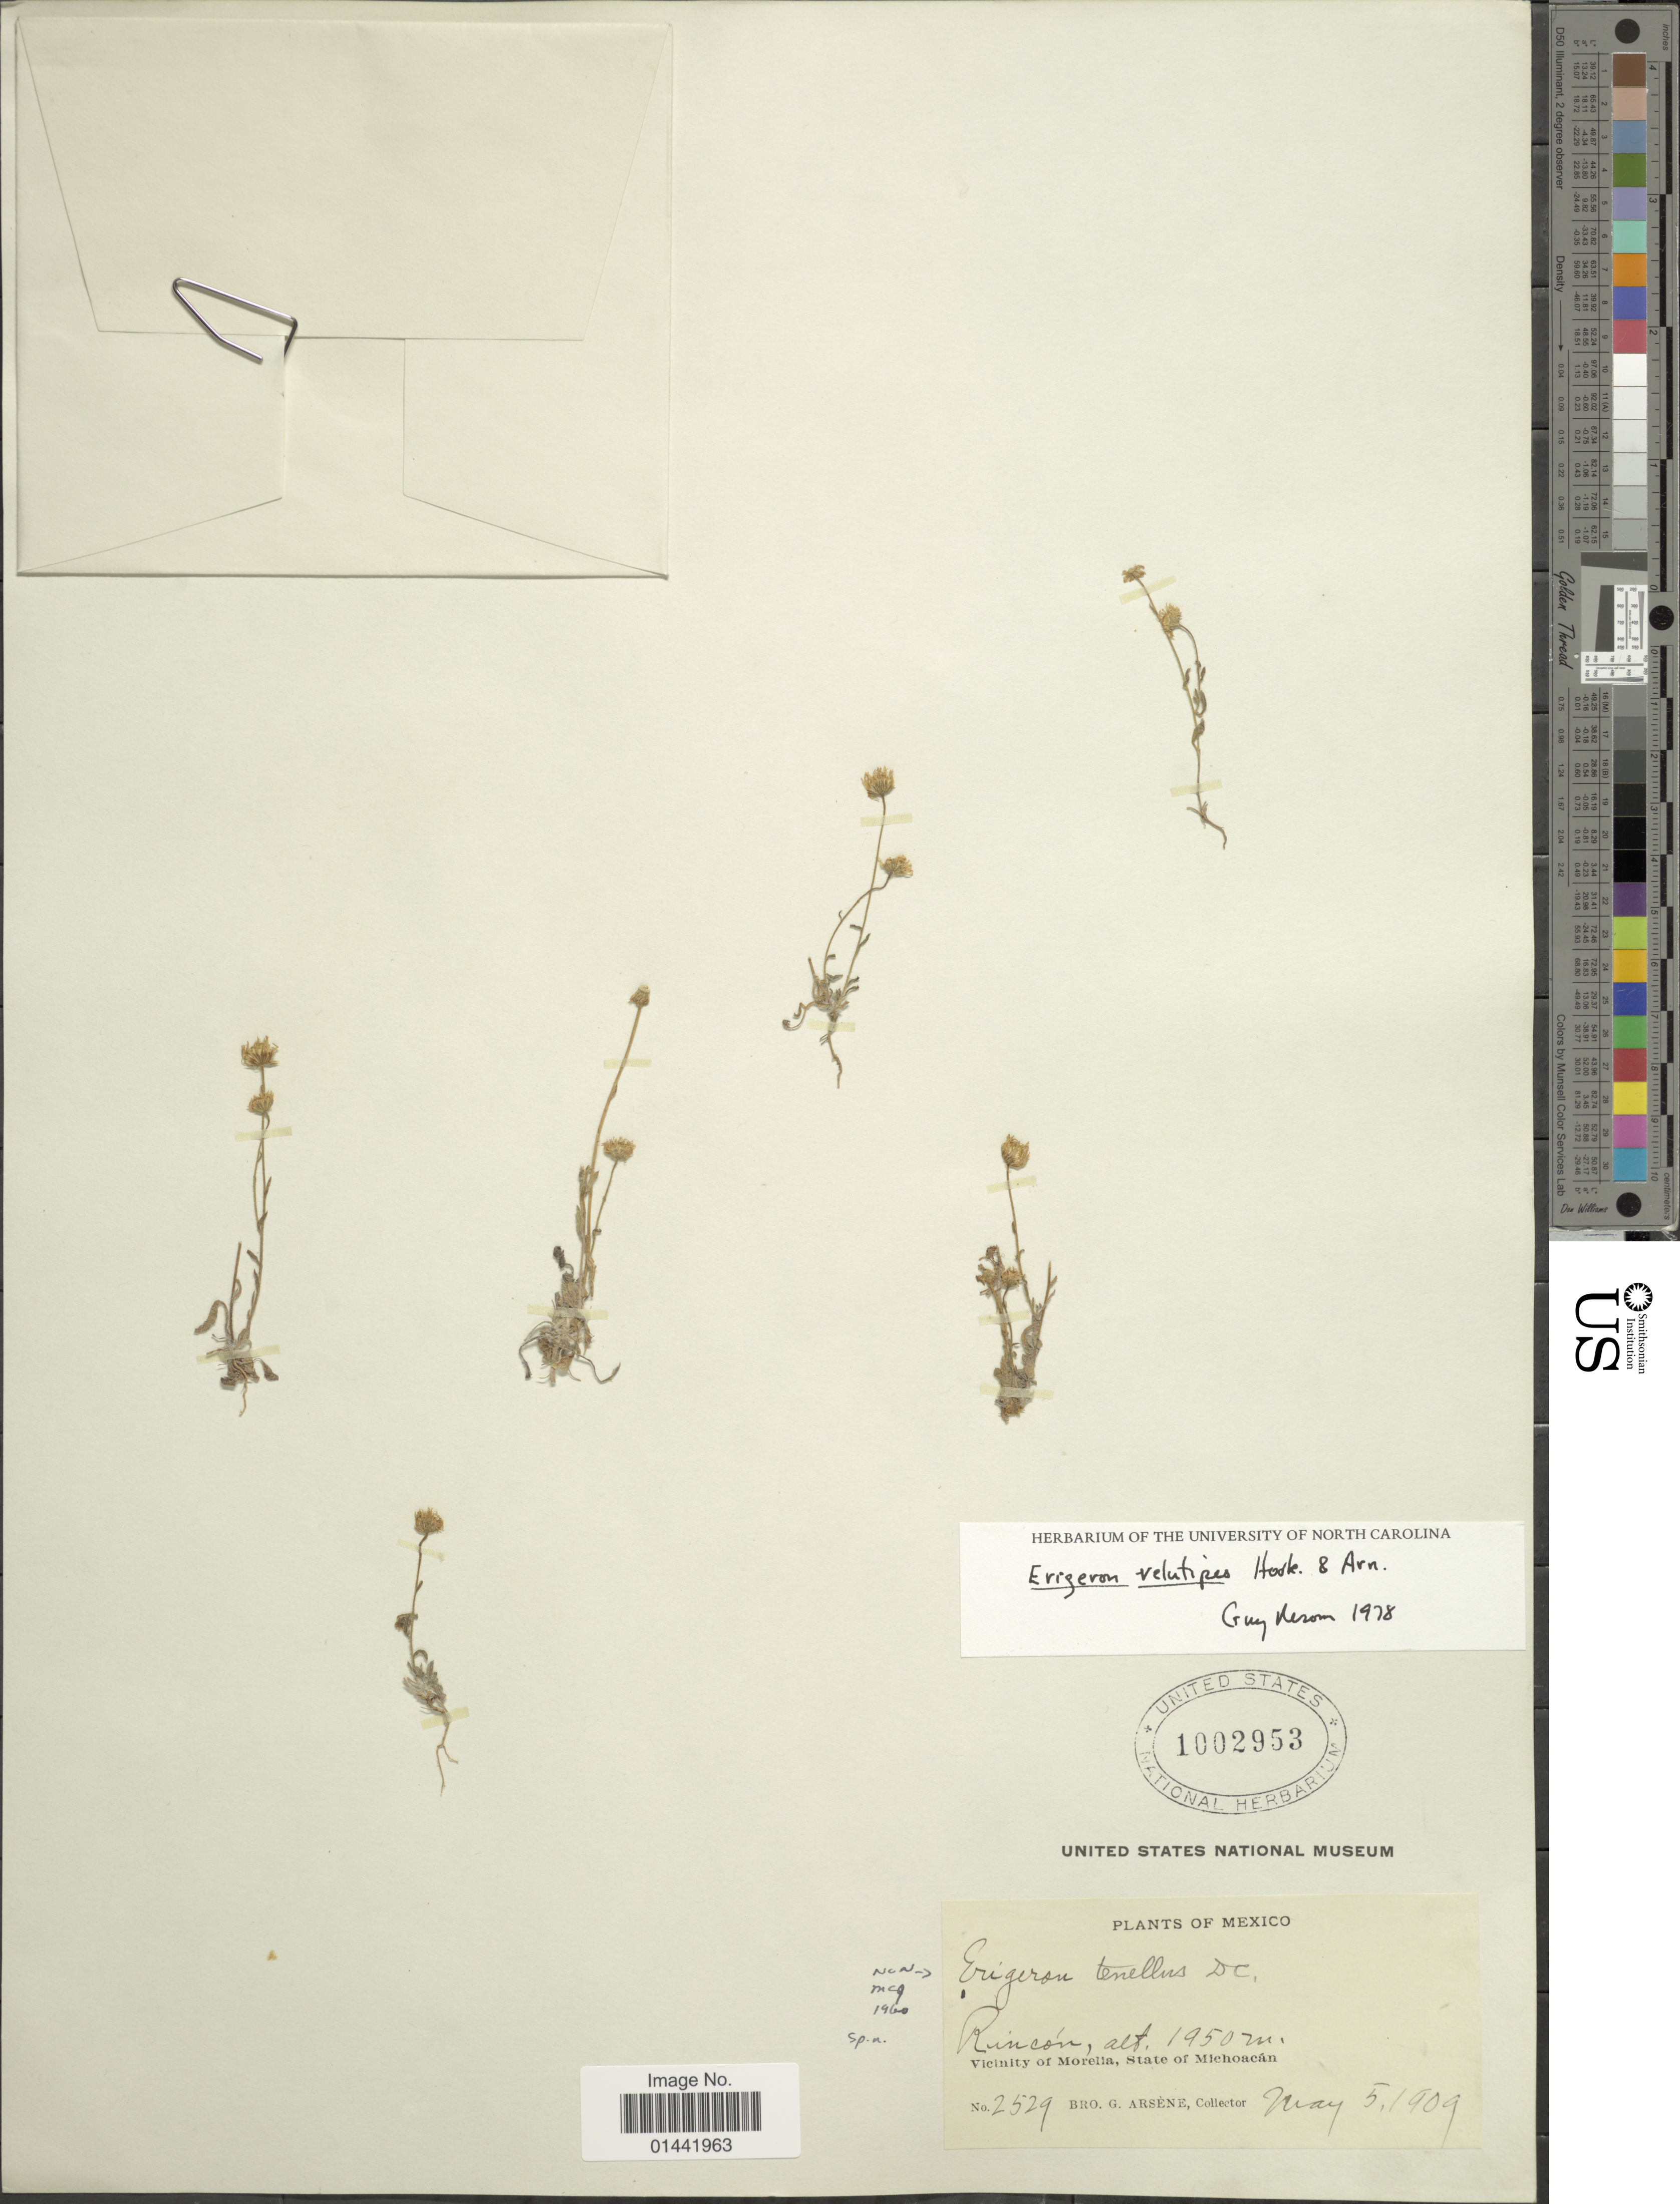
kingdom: Plantae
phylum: Tracheophyta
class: Magnoliopsida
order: Asterales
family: Asteraceae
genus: Erigeron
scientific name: Erigeron velutipes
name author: Hook. & Arn.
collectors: Bro. G. Arsène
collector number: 2529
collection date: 1909-05-05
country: Mexico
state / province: Michoacán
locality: Rincón, Vicinity of Morelia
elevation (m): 1950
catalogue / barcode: US 1002953